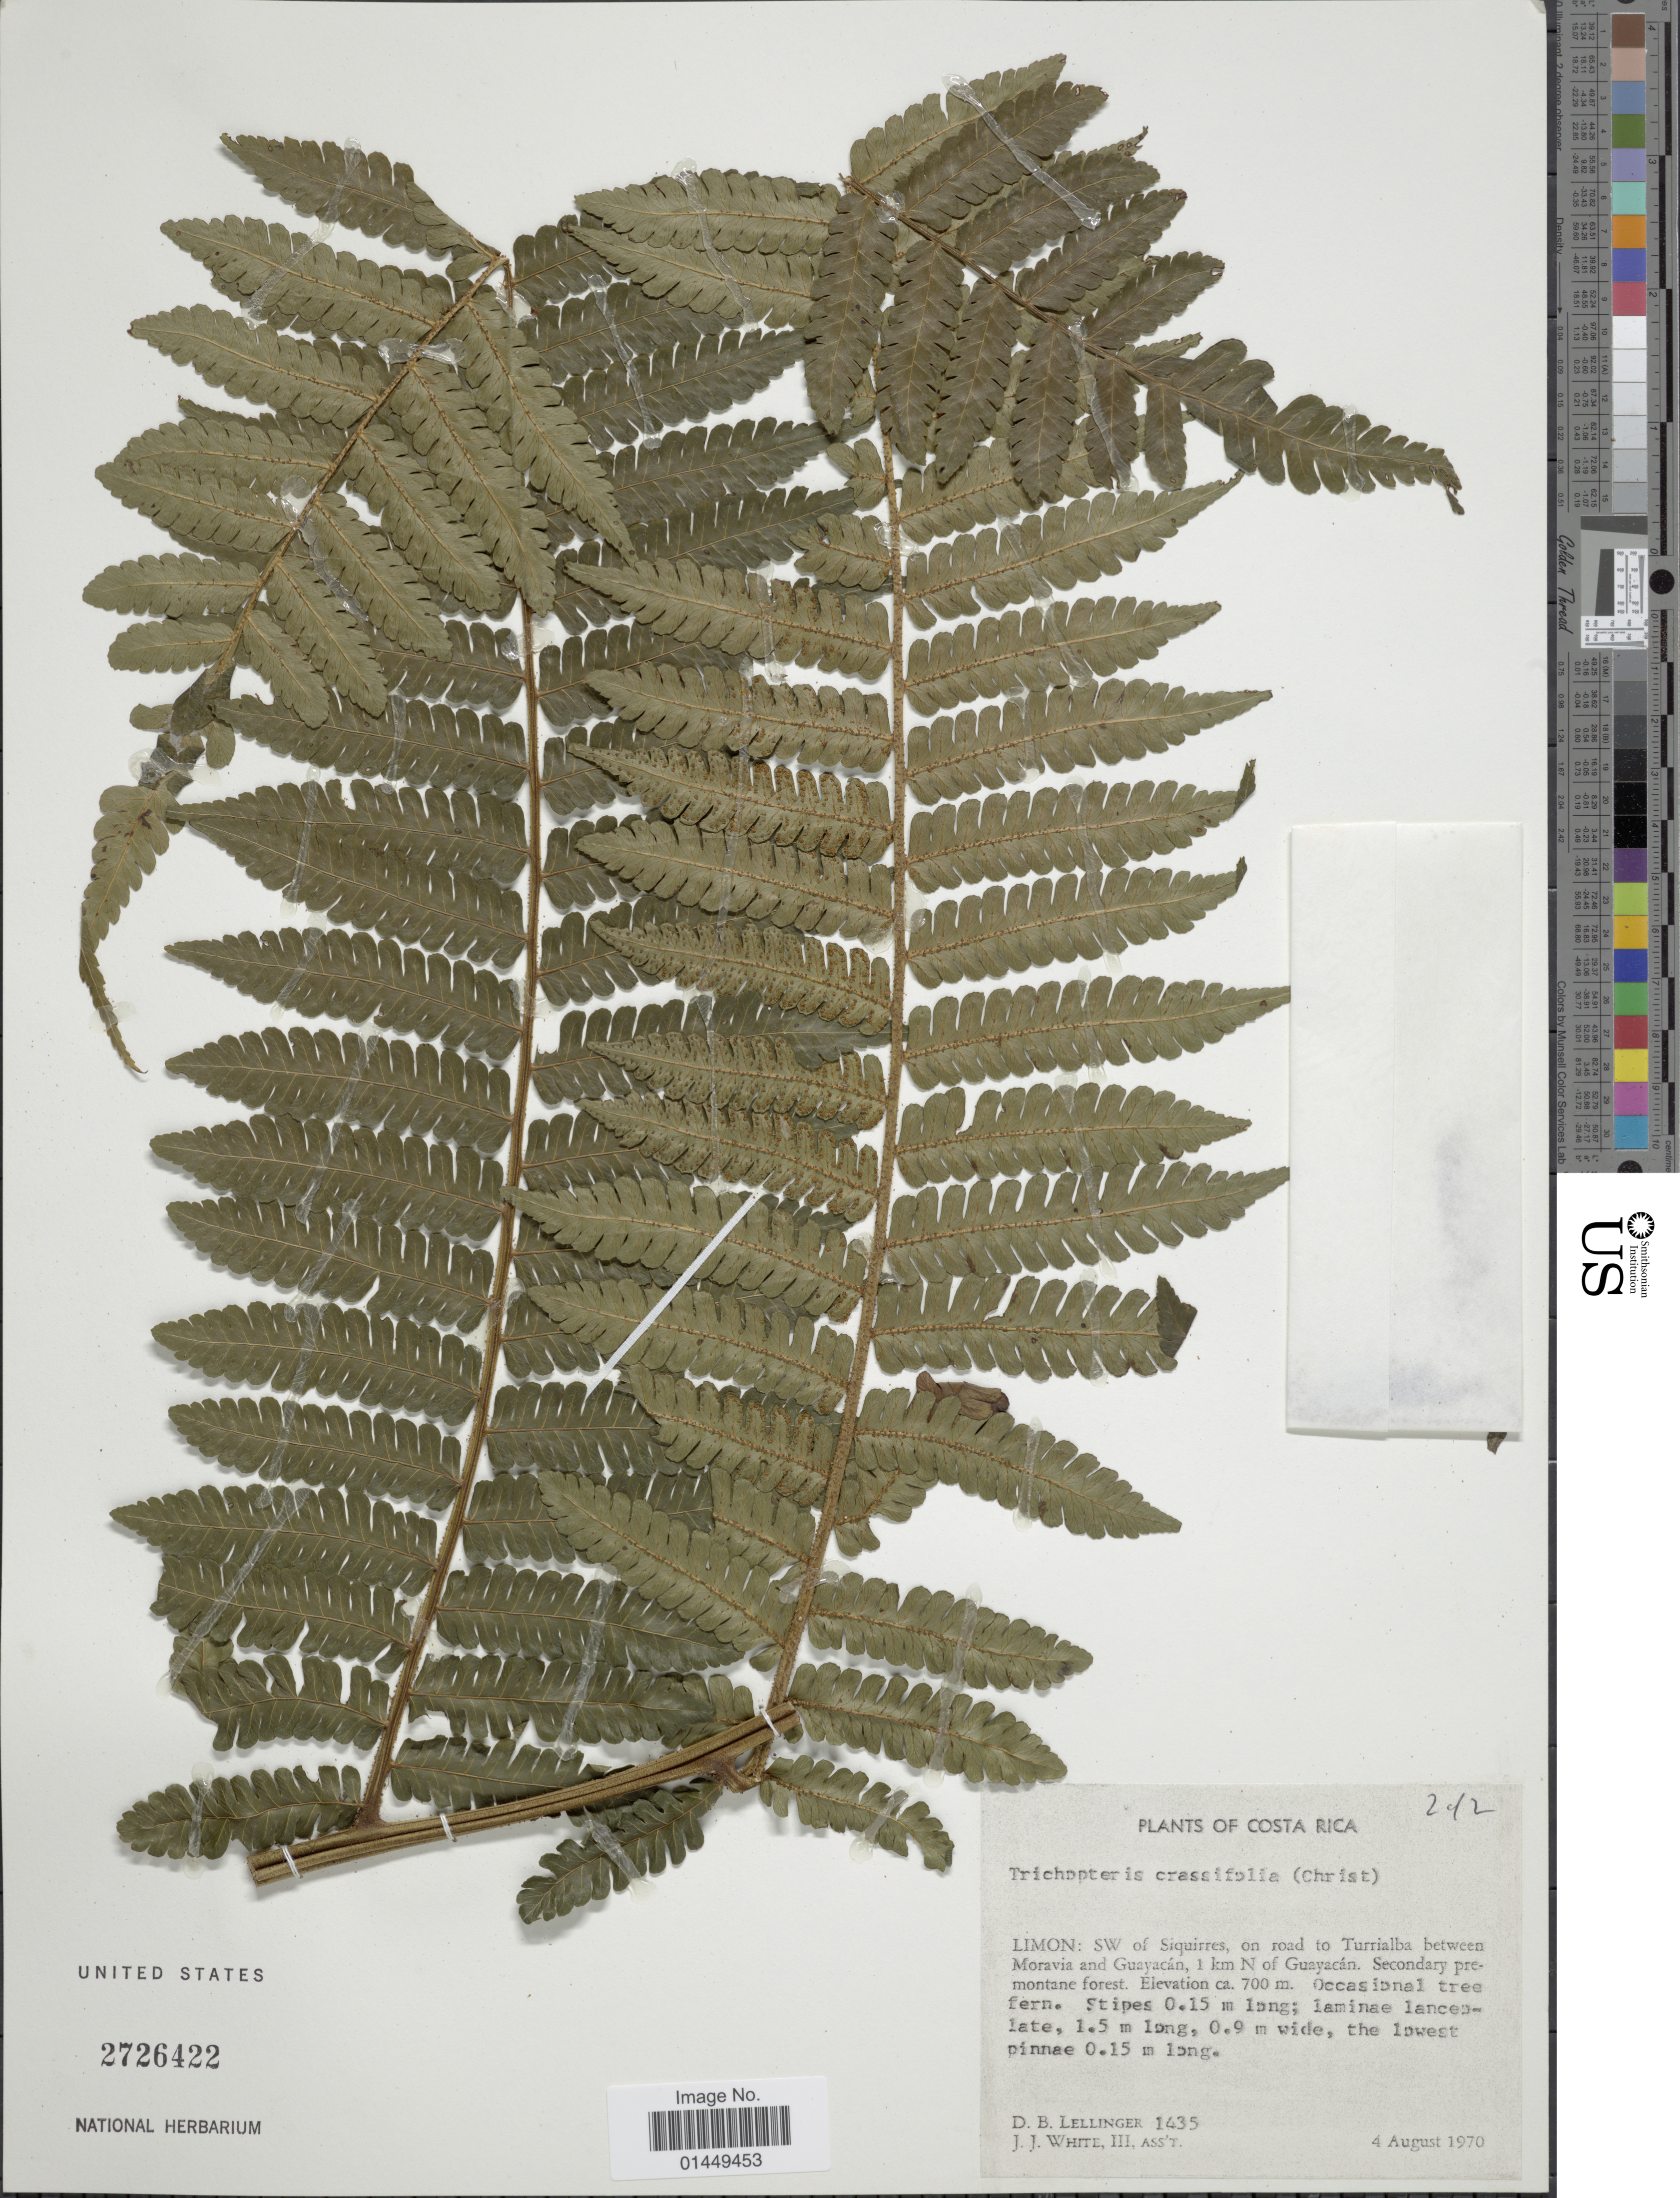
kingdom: Plantae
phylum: Tracheophyta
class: Polypodiopsida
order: Cyatheales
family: Cyatheaceae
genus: Cyathea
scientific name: Cyathea schiedeana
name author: (C. Presl) Domin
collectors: D. B. Lellinger & J. J. White III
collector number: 1435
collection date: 1970-08-04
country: Costa Rica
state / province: Limón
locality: Limon: SW of Siquirres on road to Turrialba between Moravia and Guayacan, 1 km N of Guayacan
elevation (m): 700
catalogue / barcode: US 2726422